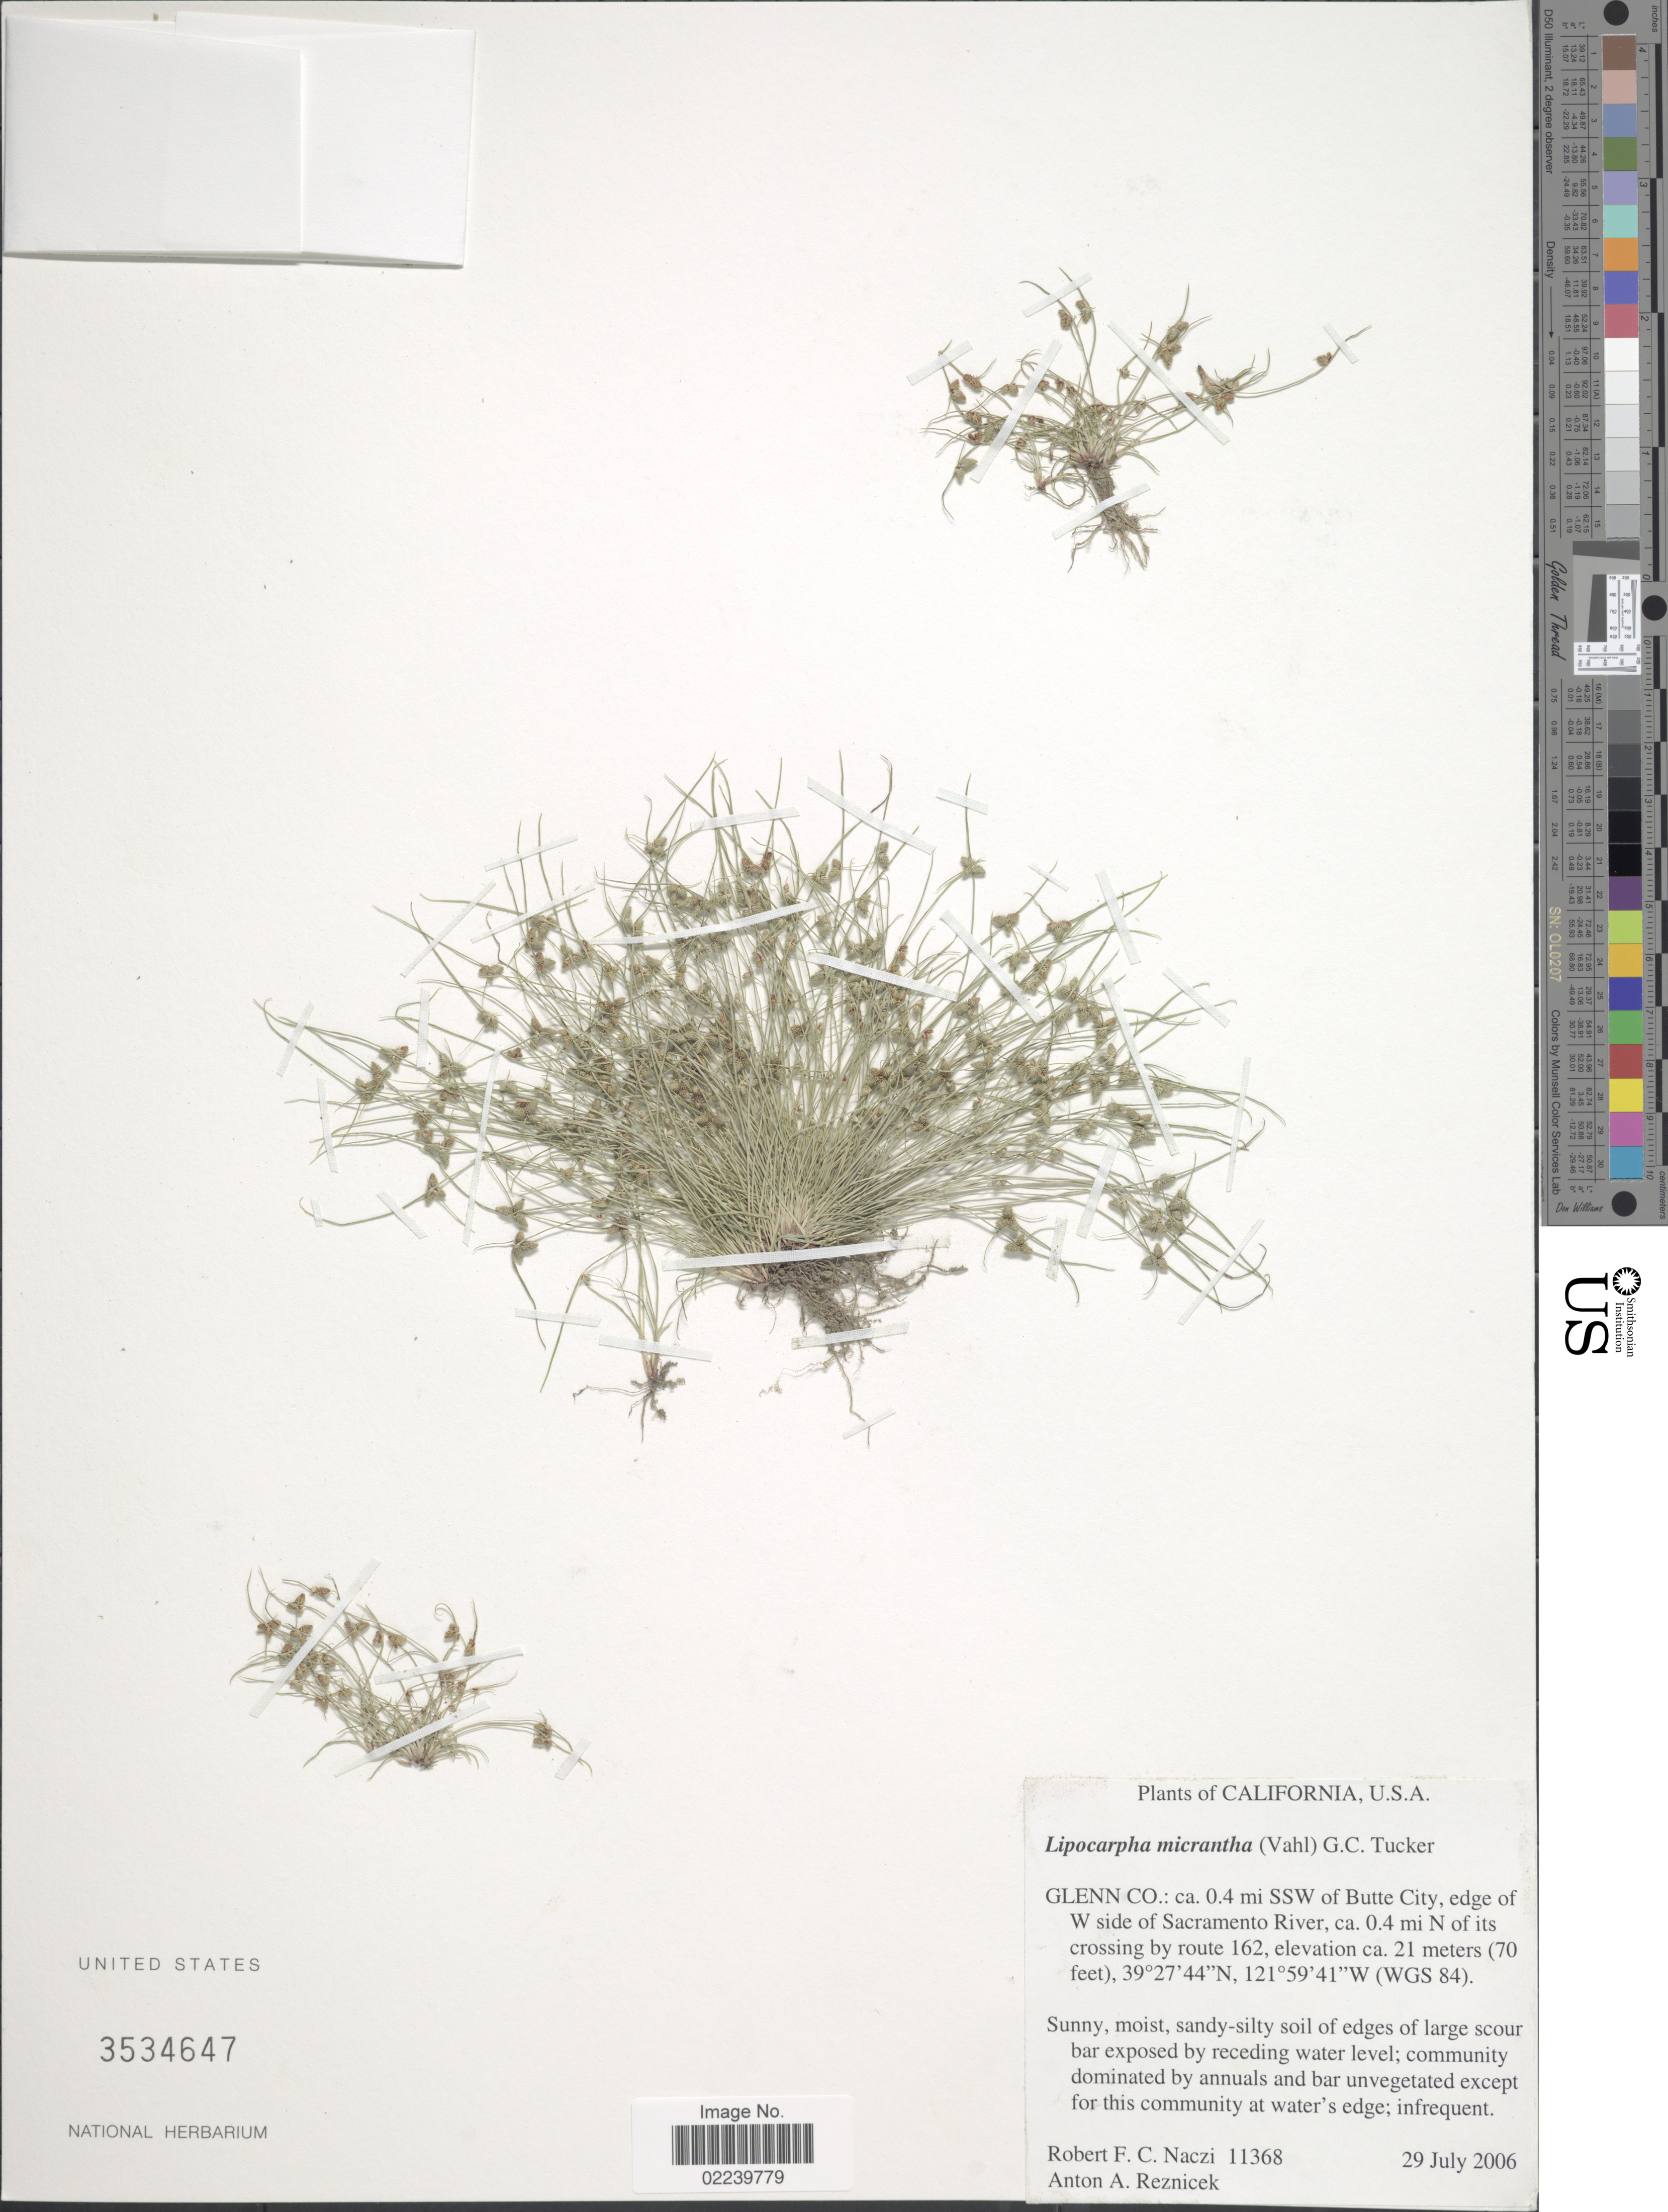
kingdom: Plantae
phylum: Tracheophyta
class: Liliopsida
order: Poales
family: Cyperaceae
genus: Cyperus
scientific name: Cyperus subsquarrosus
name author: (Muhl.) Bauters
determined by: Strong, M. T., (US), Smithsonian Institution - National Museum of Natural History (UNITED STATES)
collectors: R. F. C. Naczi & A. A. Reznicek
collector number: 11368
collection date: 2006-07-29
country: United States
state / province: California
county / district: Glenn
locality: Glenn Co.: 0.4 mi SSW of Butte City, edge of W side of Sacramento River, 0.4 mi N of its crossing by route 162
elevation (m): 21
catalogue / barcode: US 3534647